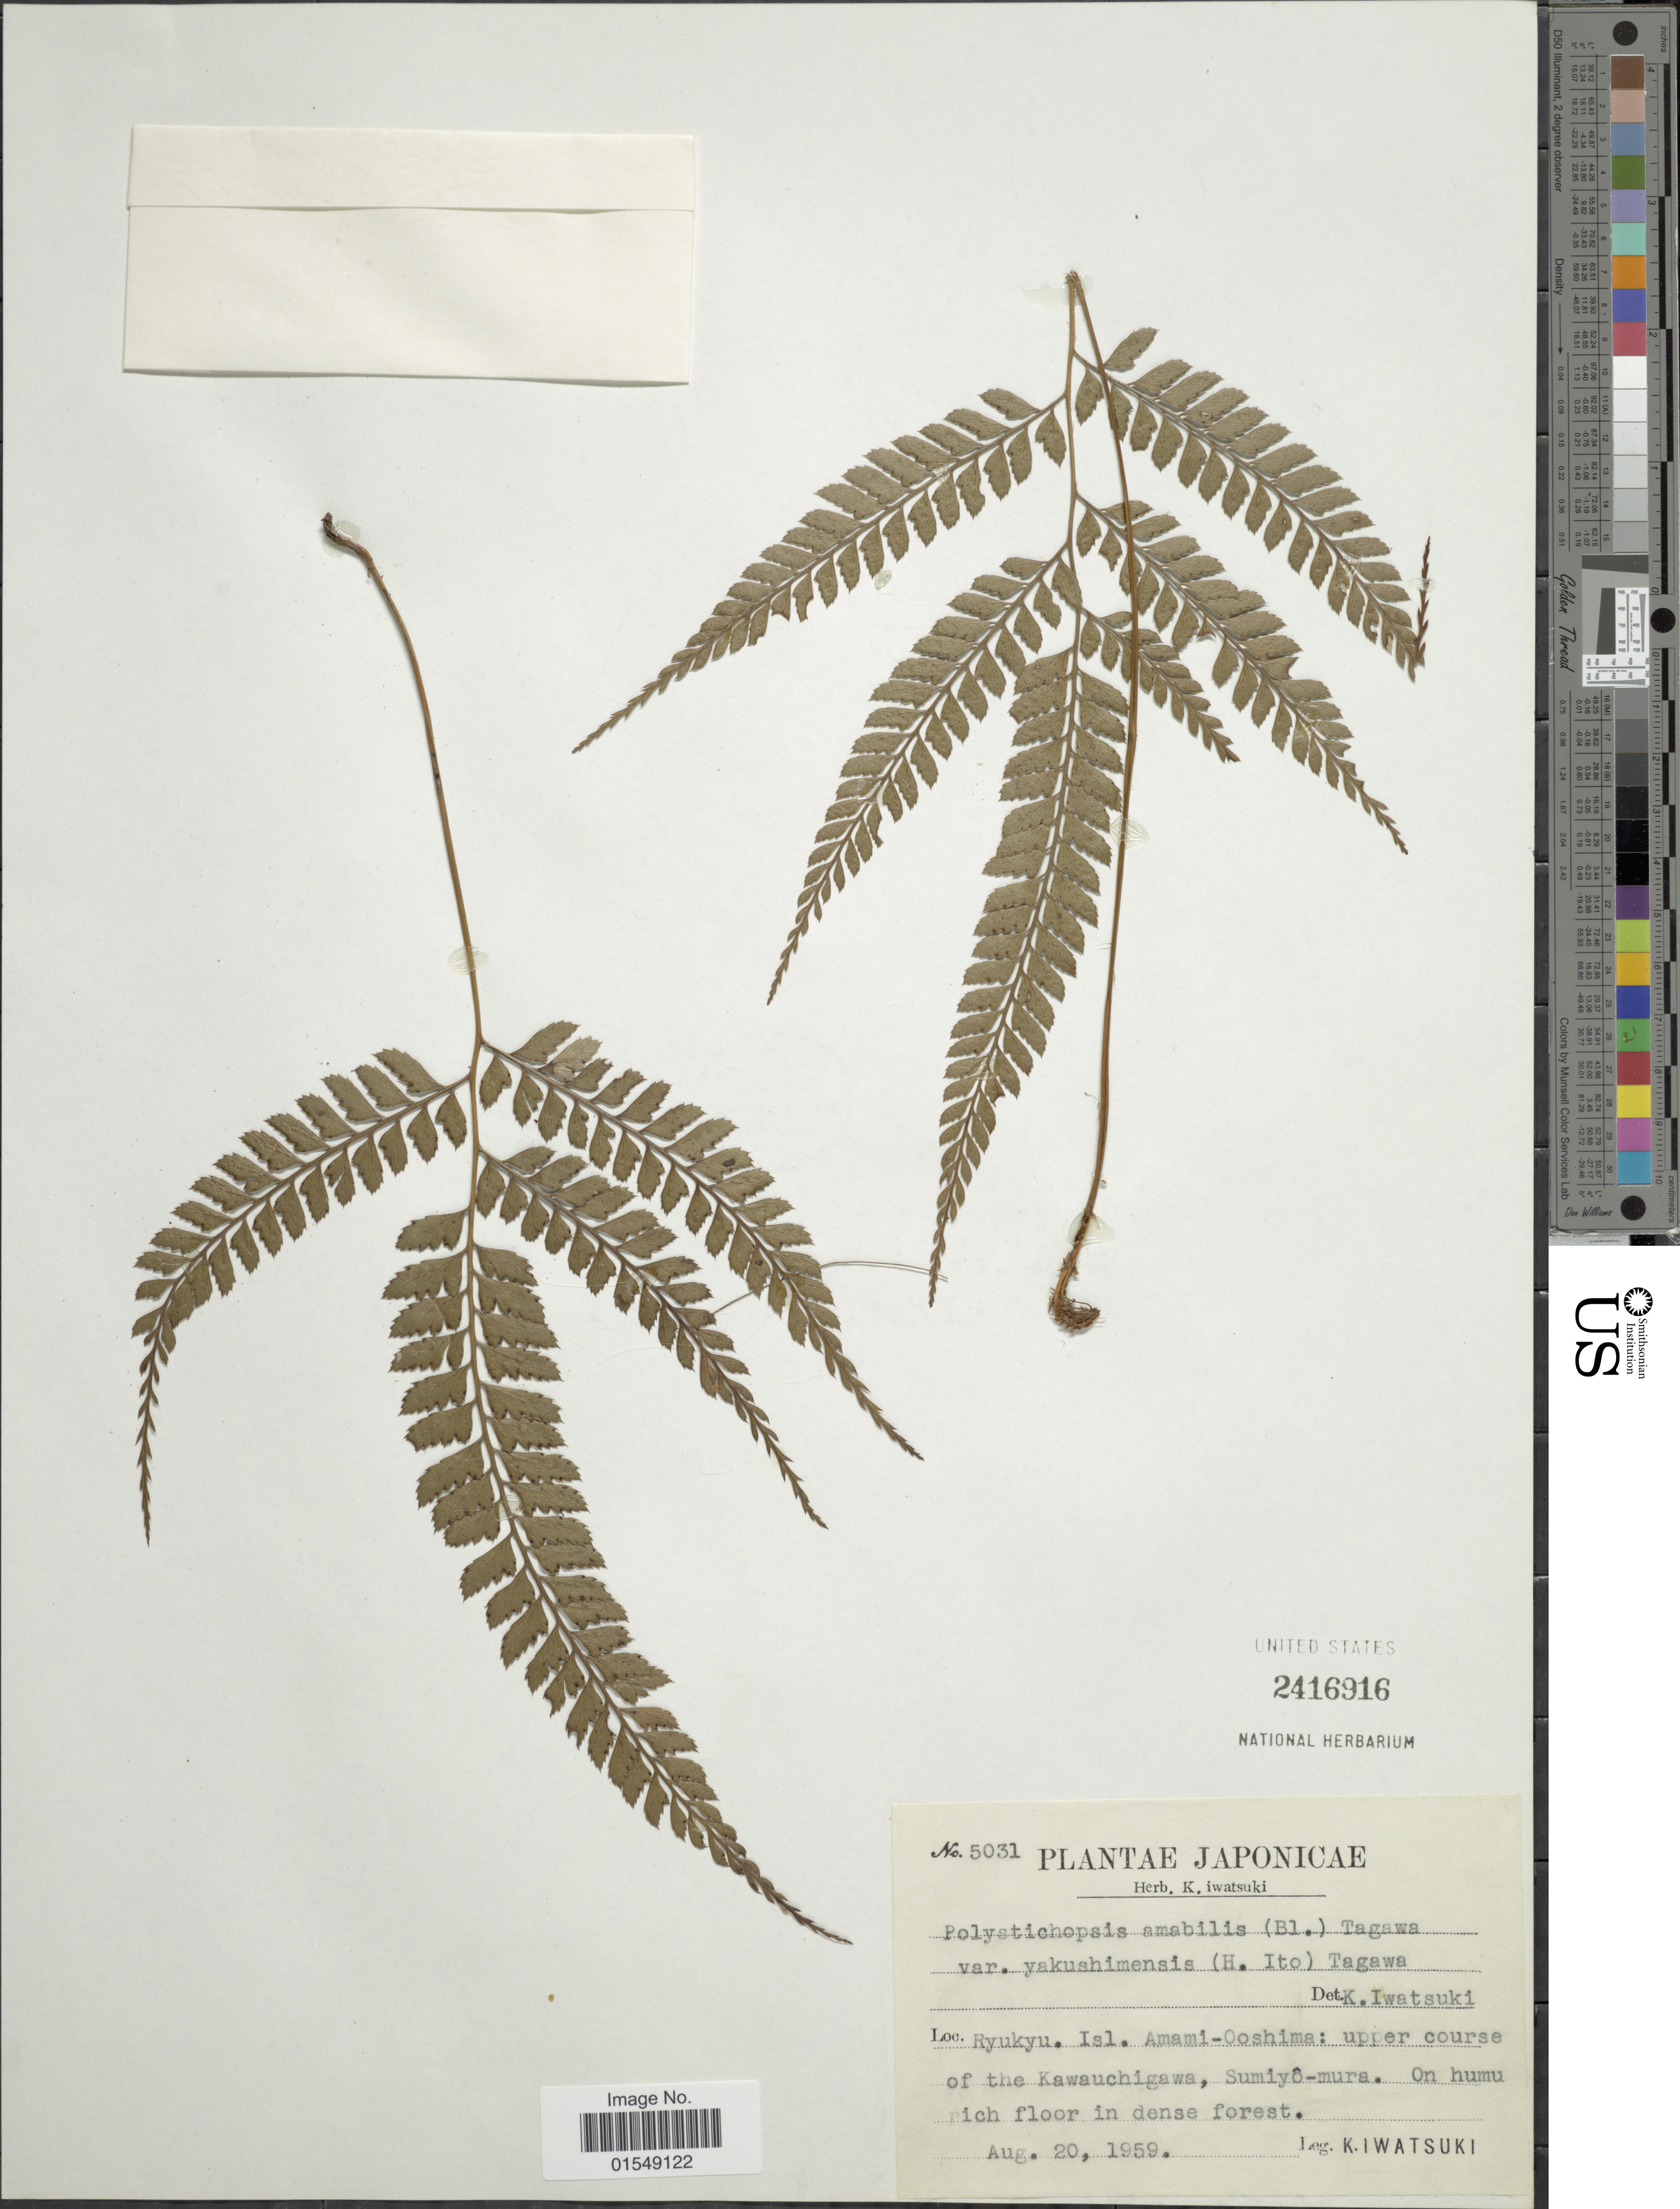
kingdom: Plantae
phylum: Tracheophyta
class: Polypodiopsida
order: Polypodiales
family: Dryopteridaceae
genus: Arachniodes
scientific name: Arachniodes okinawensis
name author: Nakaike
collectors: K. Iwatsuki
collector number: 5031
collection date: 1959-08-20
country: Japan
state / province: Okinawa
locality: Rykyu, Isl. Amami- Ooshima: upper course of the Kawauchigawa, Sumiyô-mura.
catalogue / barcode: US 2416916